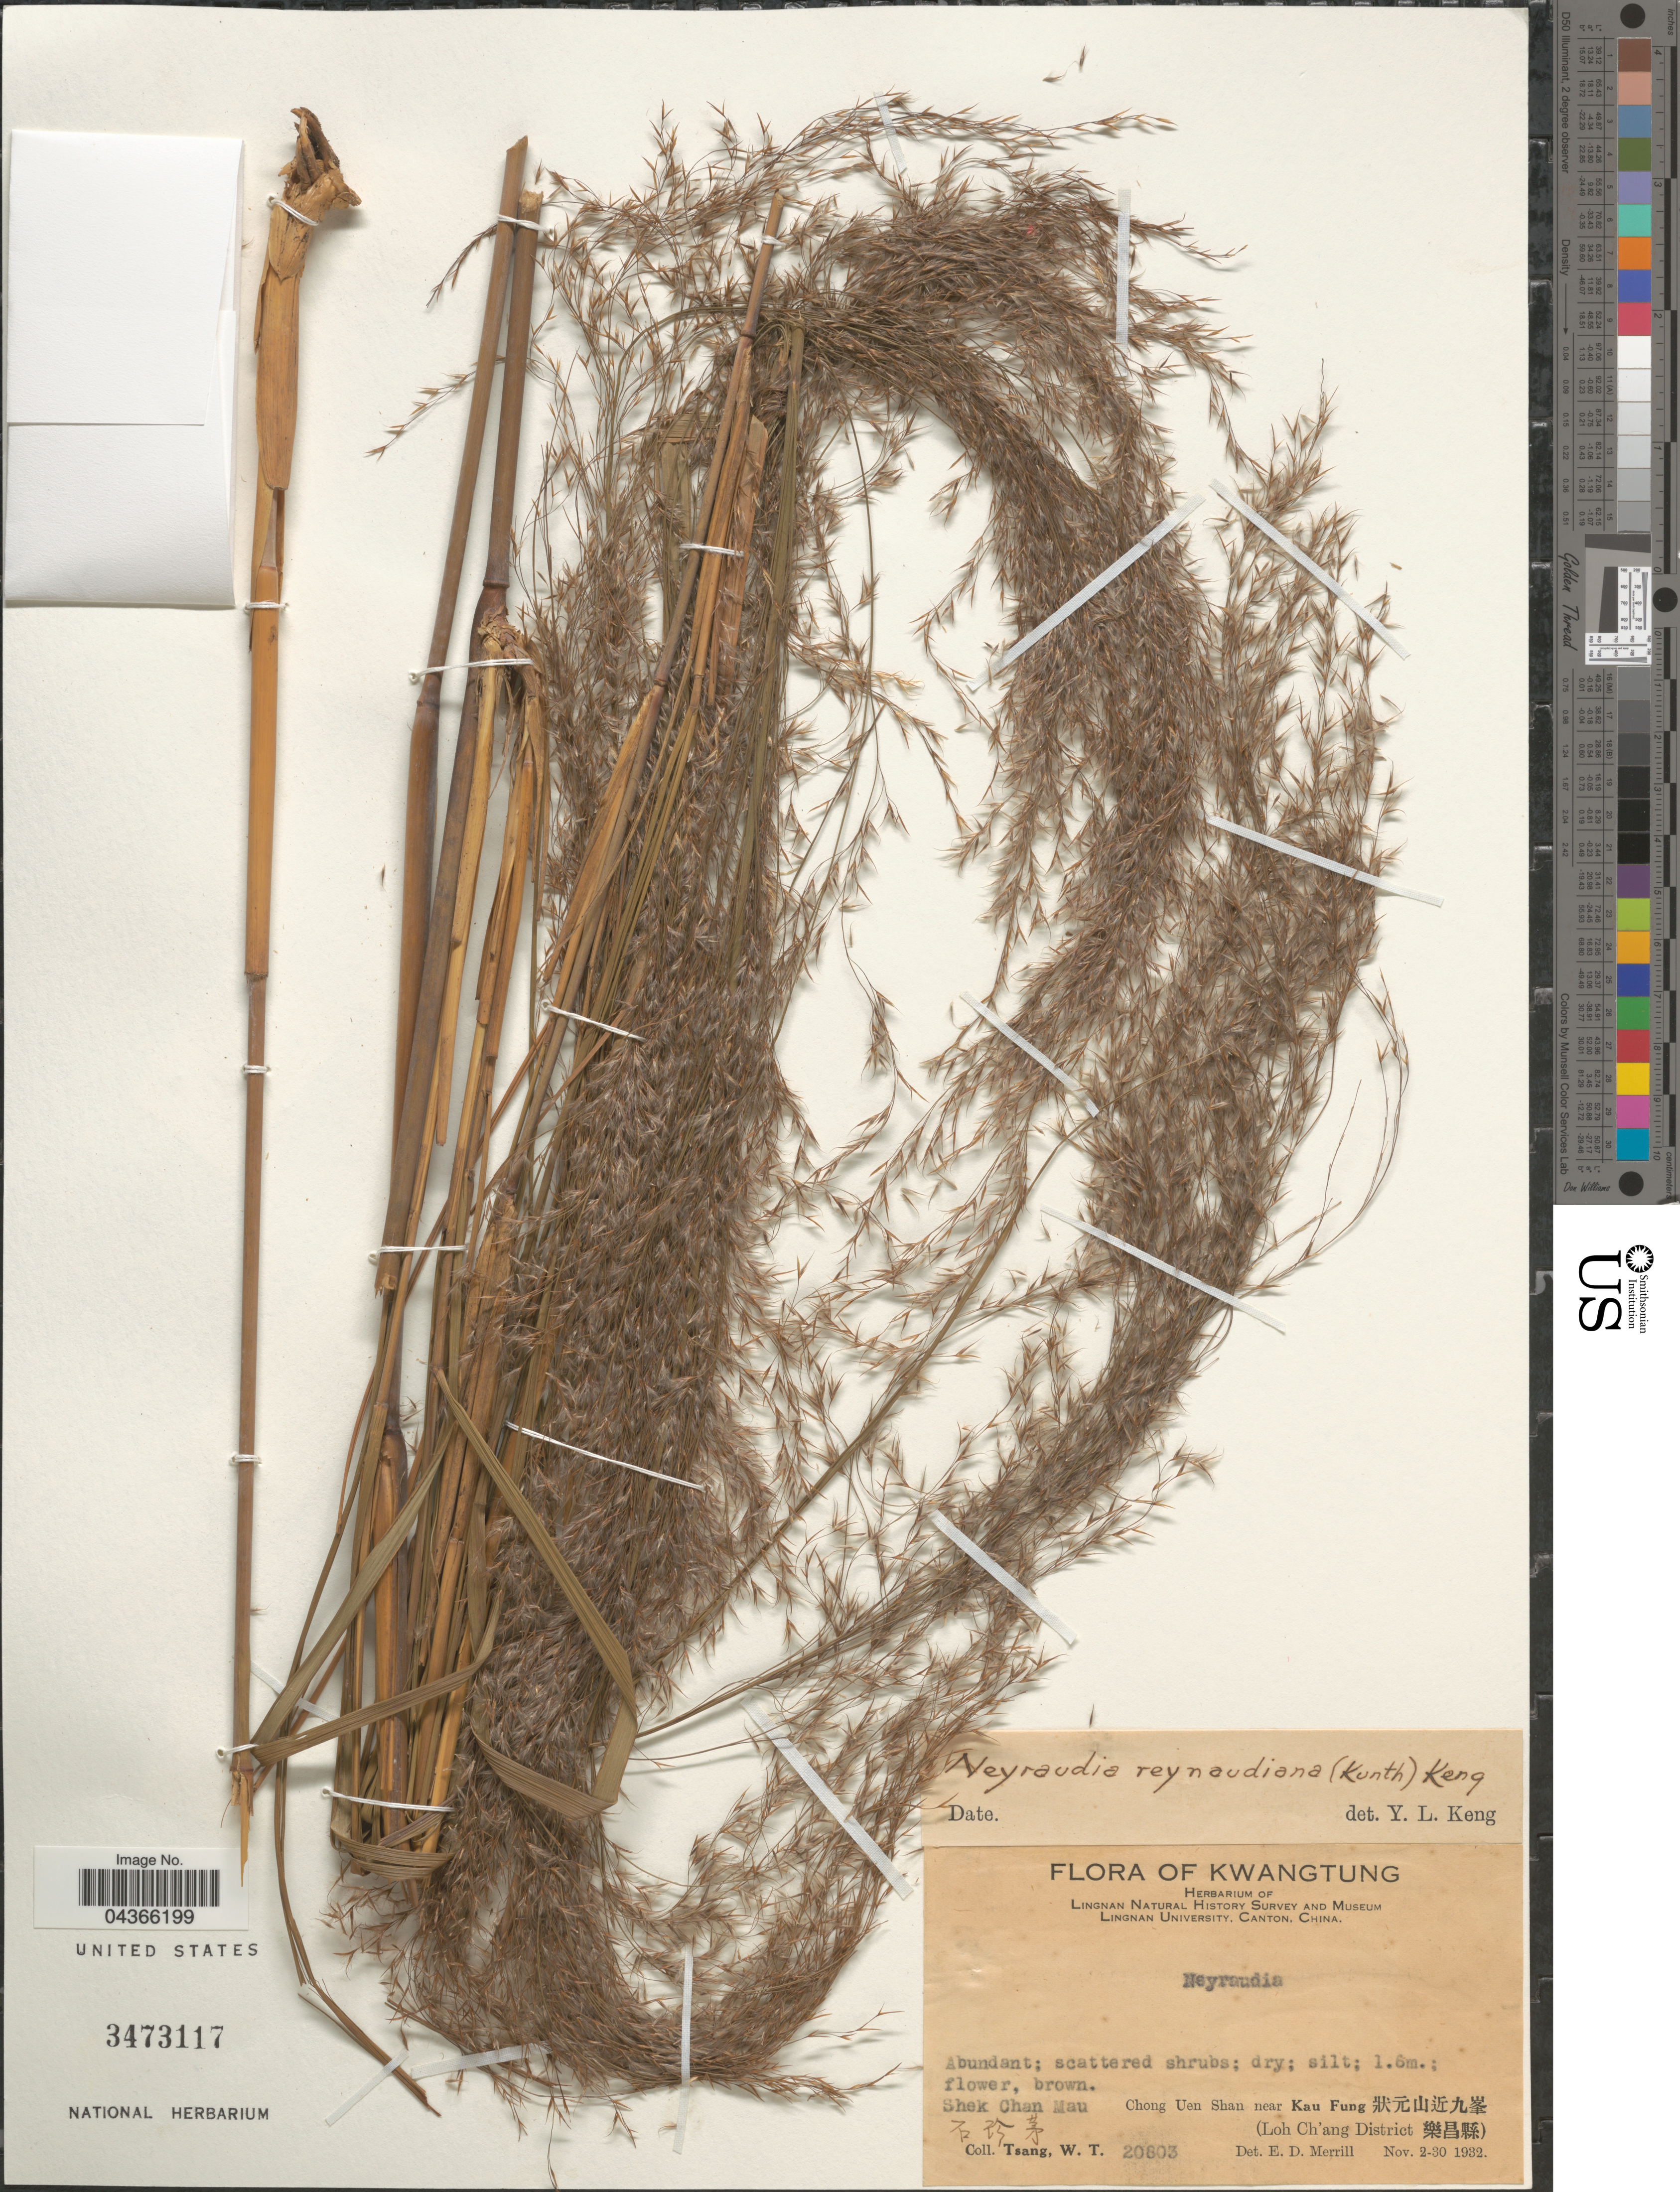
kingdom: Plantae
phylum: Tracheophyta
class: Liliopsida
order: Poales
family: Poaceae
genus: Neyraudia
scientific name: Neyraudia reynaudiana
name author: (Kunth) Keng ex Hitchc.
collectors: W. T. Tsang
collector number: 20803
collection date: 1932-11-02/1932-11-30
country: China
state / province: Guangdong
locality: Kwangtung. Lingnan Natural History Survey and Museum Lingnan University. Shen Chan Mau [Foreign script]. Chong Uen Shan near Kau Fung [Foreign script] (Loh Ch'ang District [Foreign script]).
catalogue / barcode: US 3473117